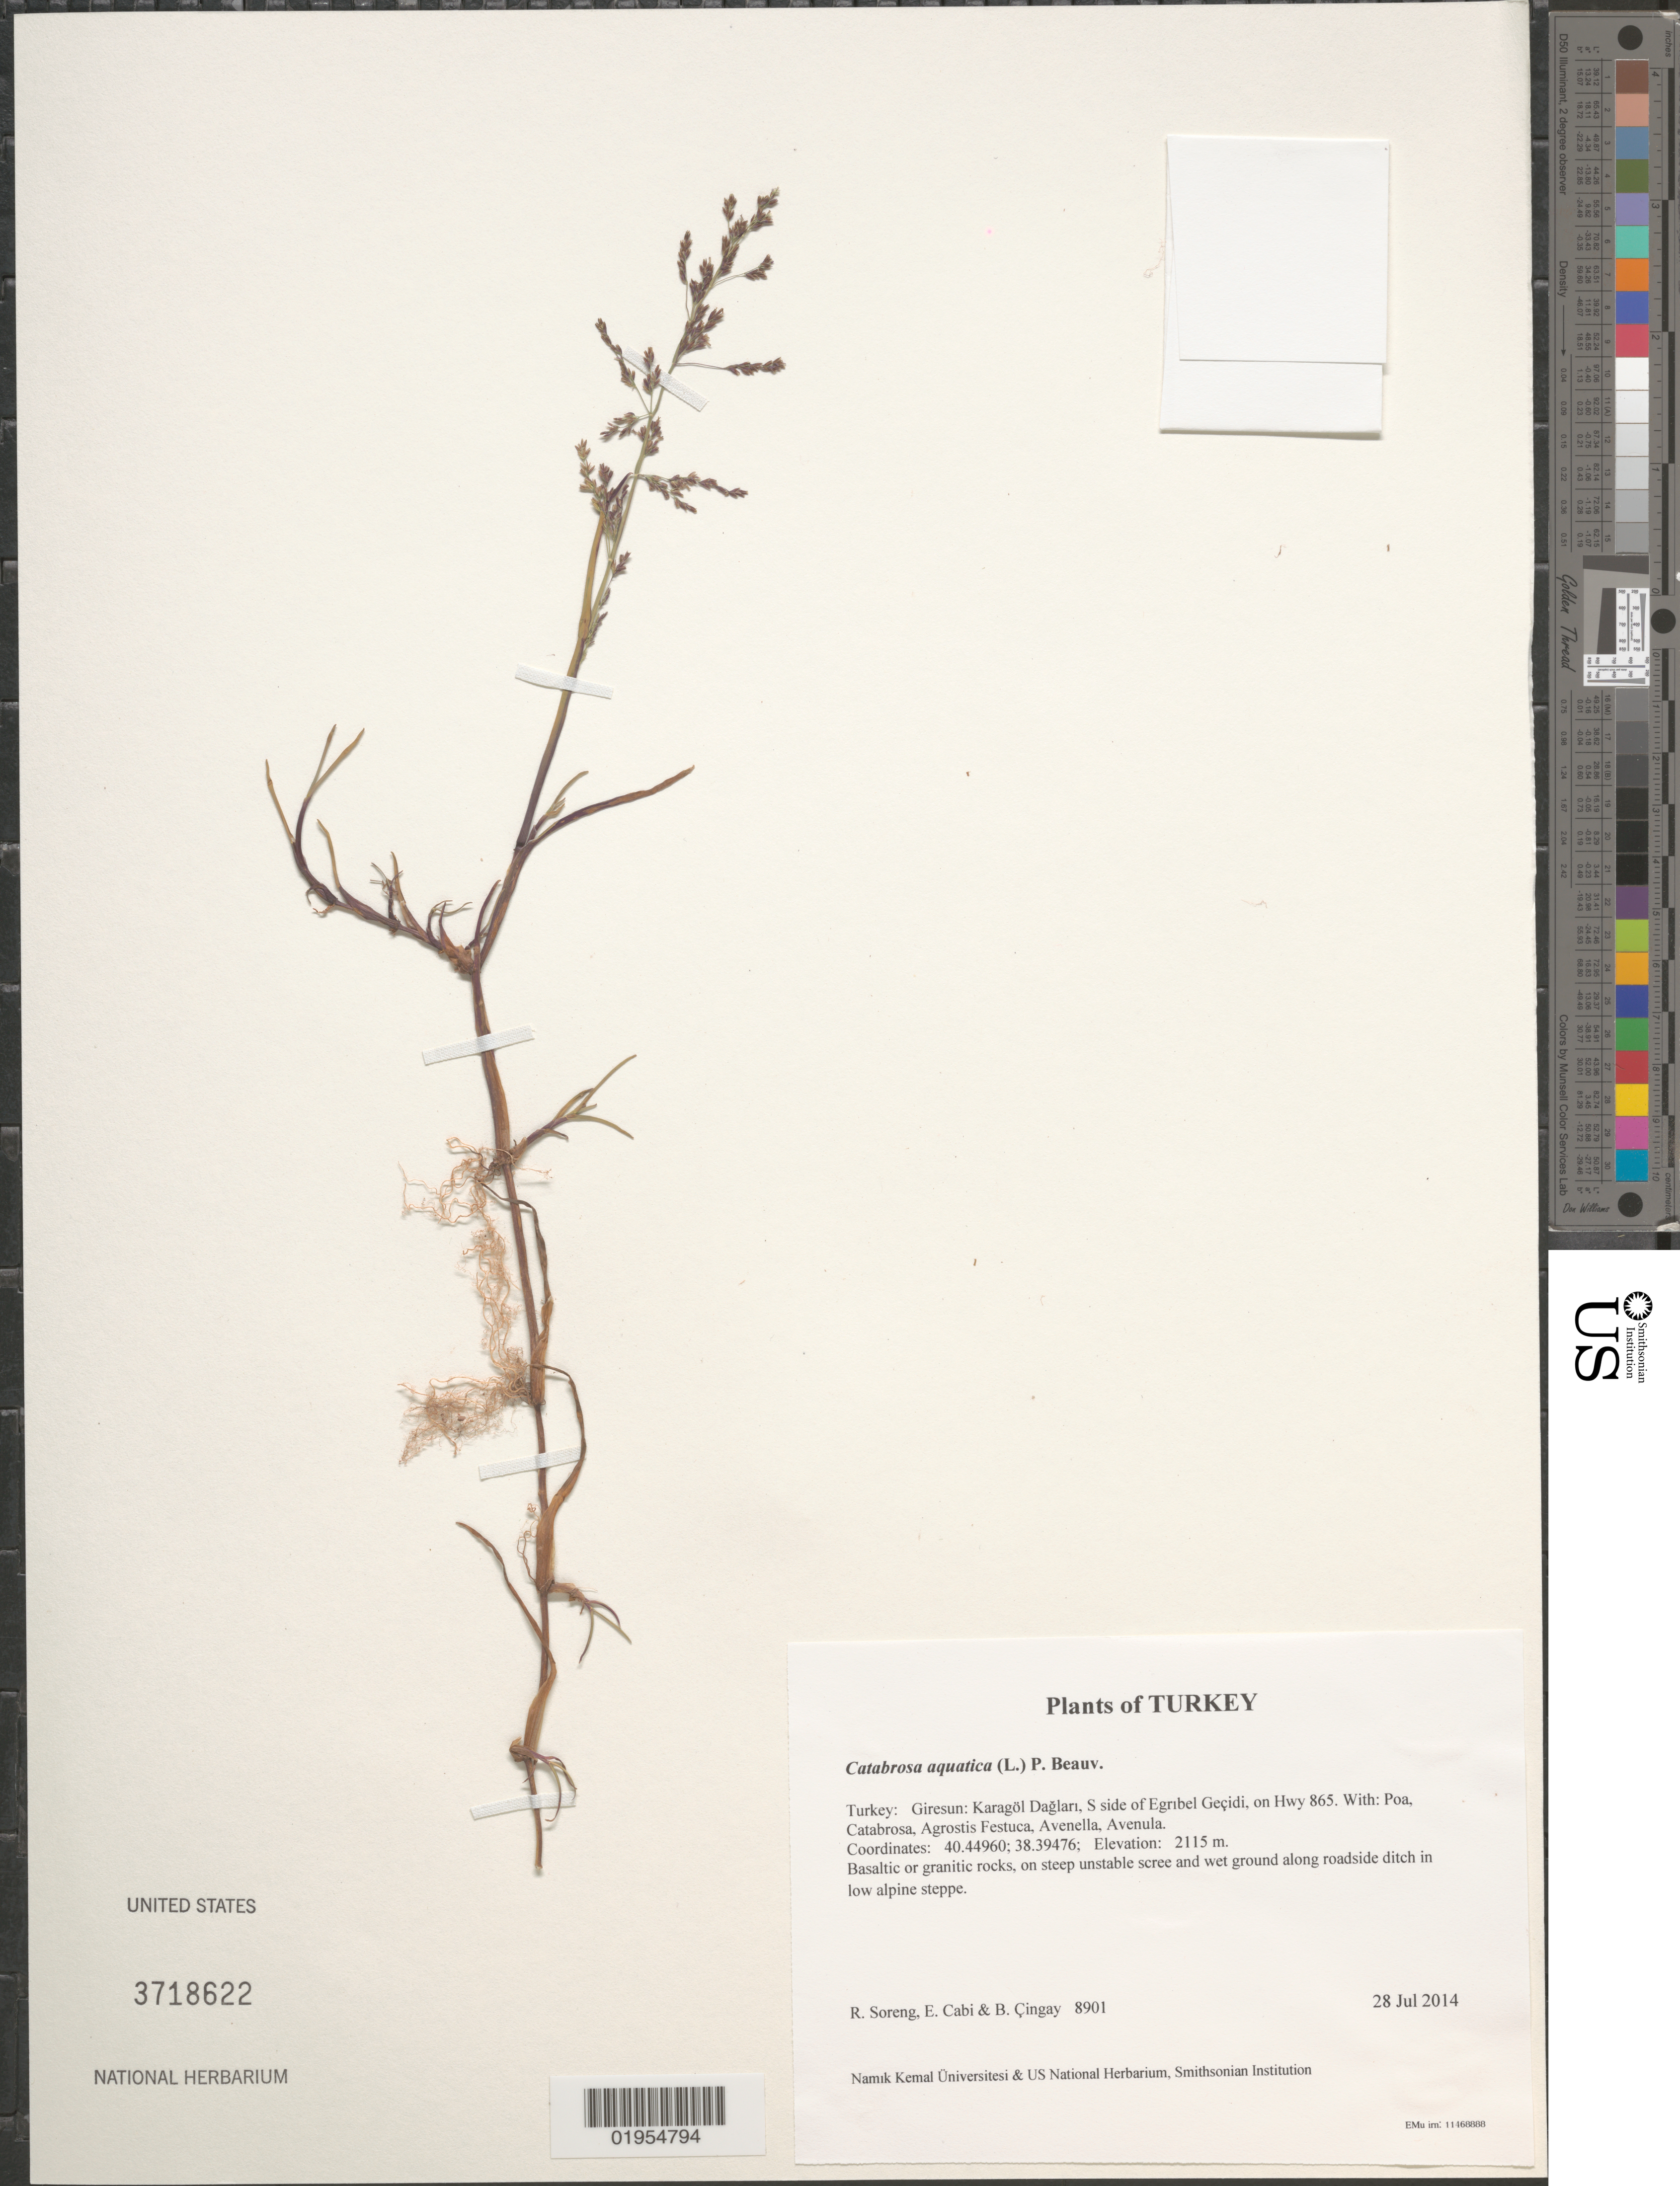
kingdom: Plantae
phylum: Tracheophyta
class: Liliopsida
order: Poales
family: Poaceae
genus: Catabrosa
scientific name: Catabrosa aquatica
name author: (L.) P. Beauv.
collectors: R. J. Soreng, E. Cabi & B. Çıngay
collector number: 8901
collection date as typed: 28 Jul 2014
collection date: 2014-07-28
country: Turkey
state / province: Giresun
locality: Karagol Daglari, S side of Egribel Pass, on Hwy 865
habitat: Basaltic or granitic rocks, on steep unstable scree and wet ground along roadside ditch in low alpine steppe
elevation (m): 2115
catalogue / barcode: US 3718622